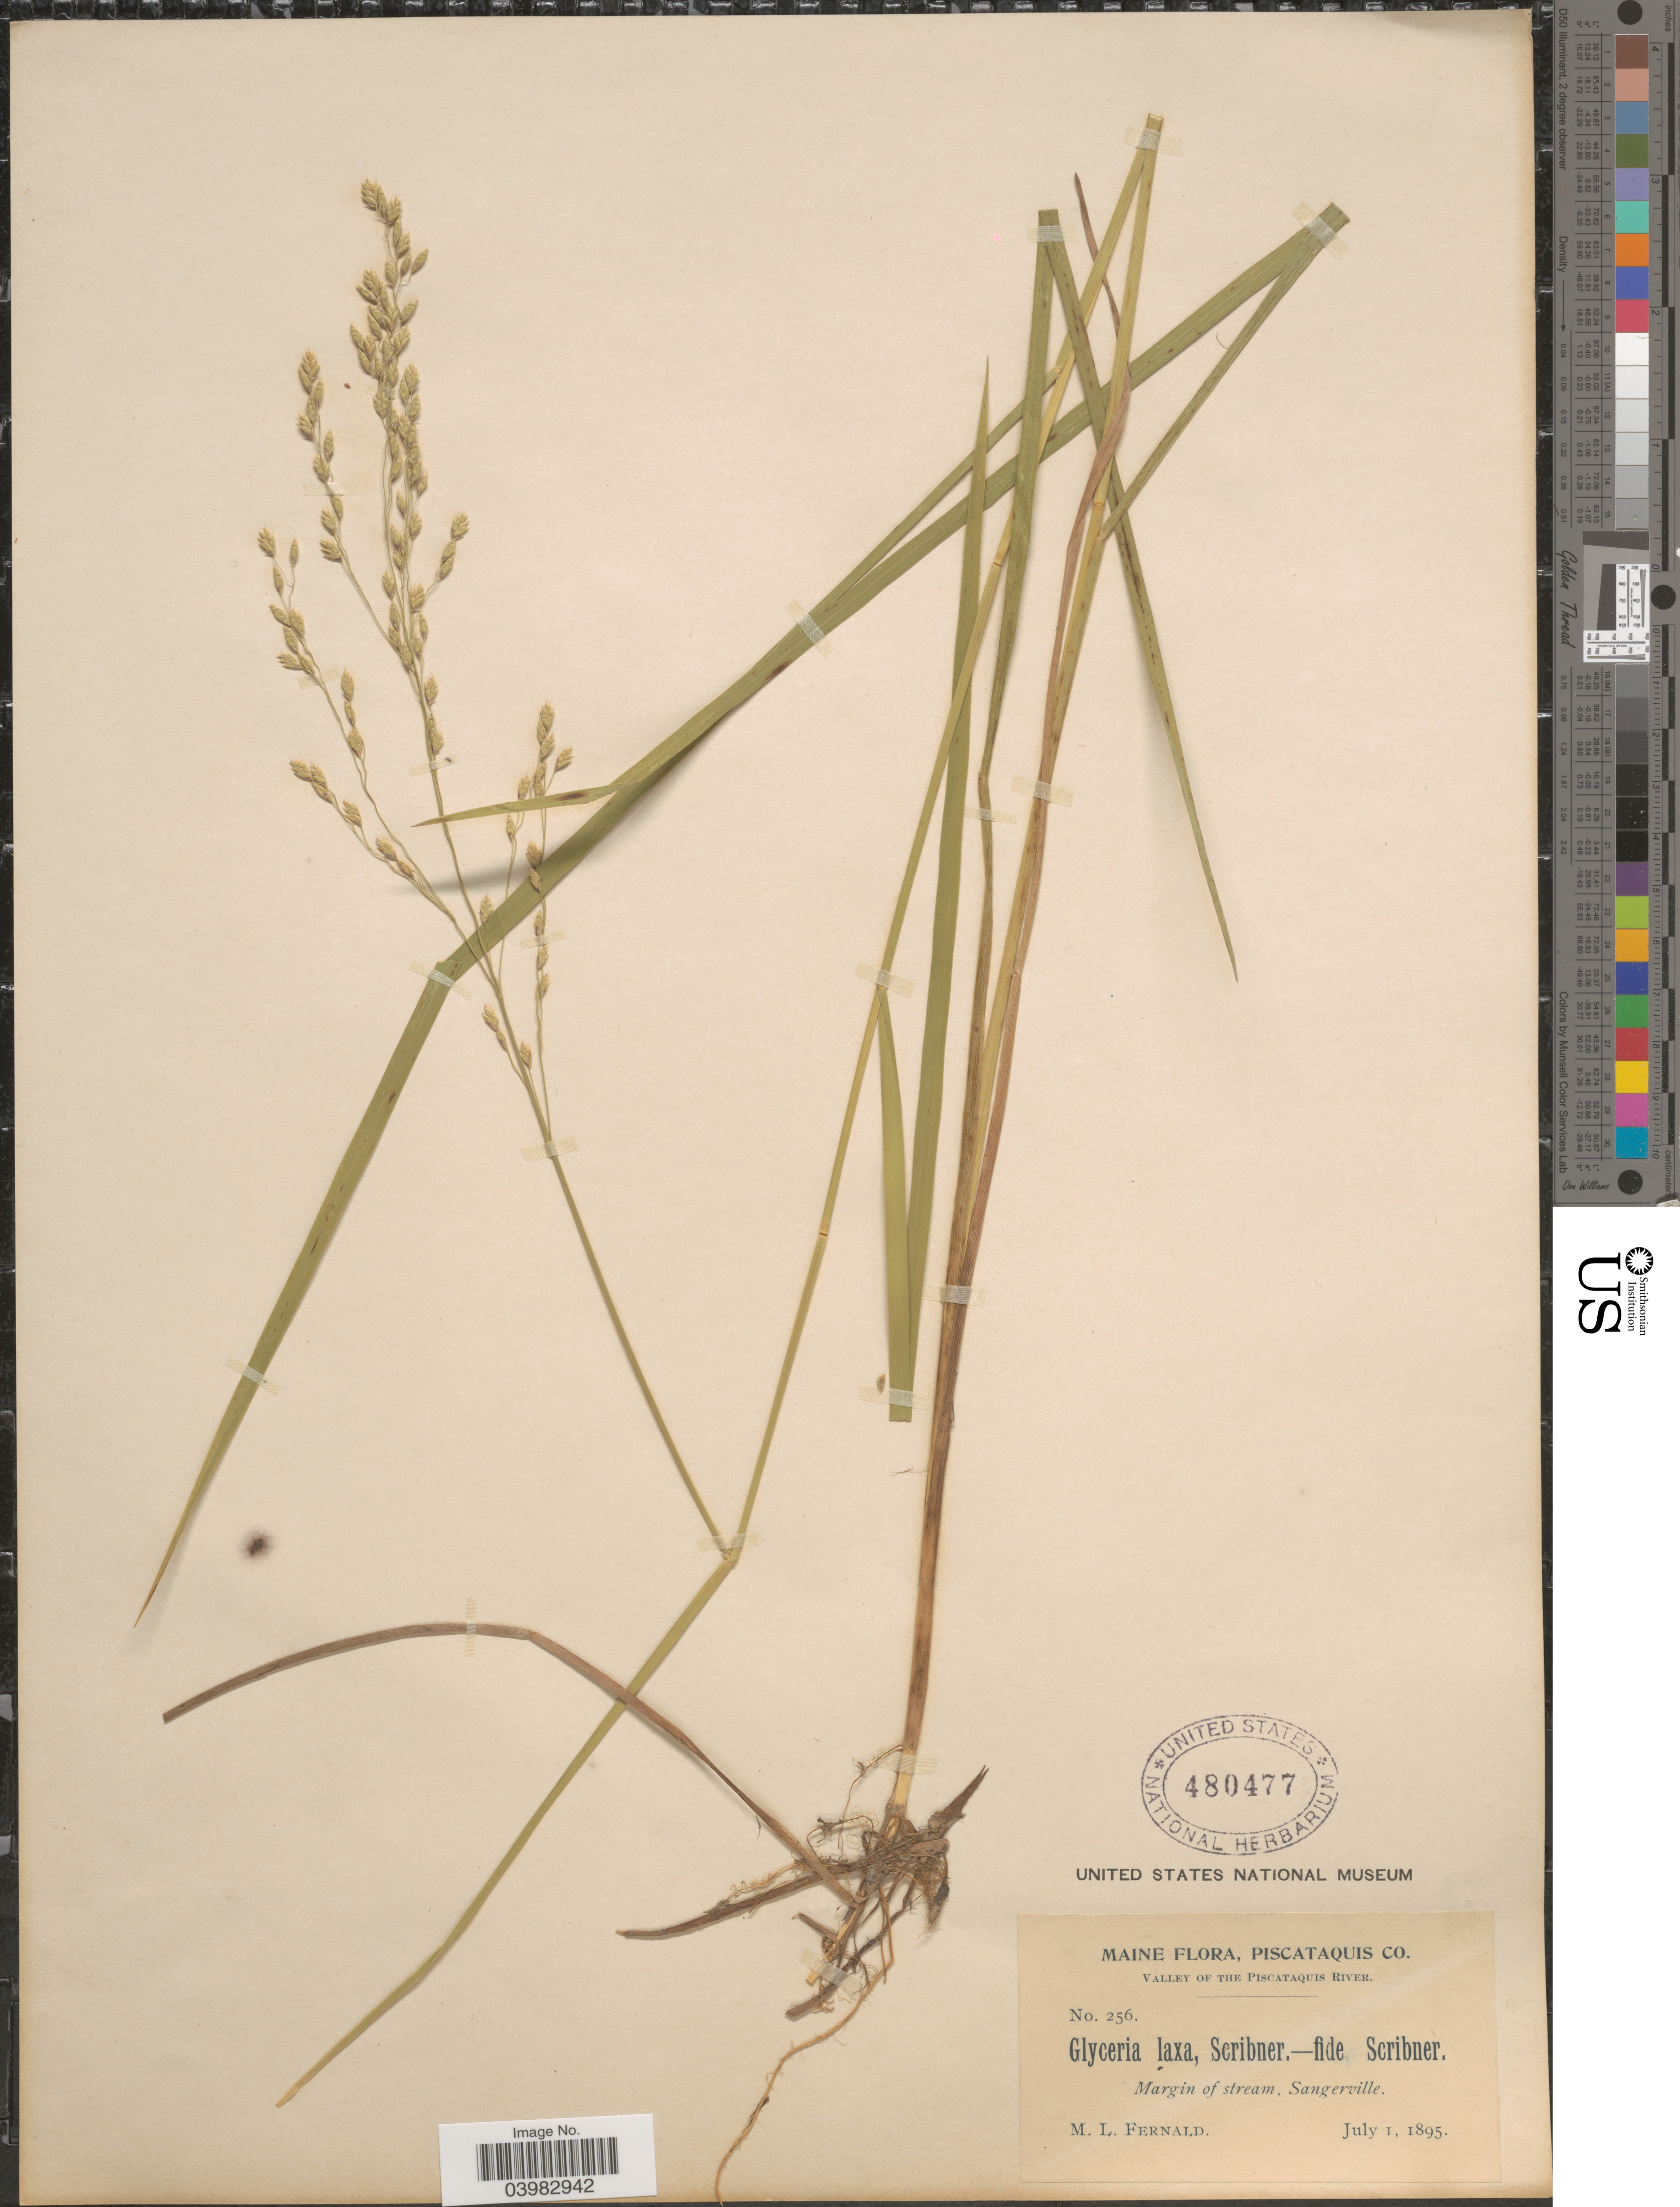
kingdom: Plantae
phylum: Tracheophyta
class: Liliopsida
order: Poales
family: Poaceae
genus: Glyceria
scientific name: Glyceria canadensis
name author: (Michx.) Trin.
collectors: M. L. Fernald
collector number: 256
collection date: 1895-07-01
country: United States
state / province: Maine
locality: Piscataquis Co. Valley of the Piscataquis River. Sangerville.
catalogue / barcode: US 480477